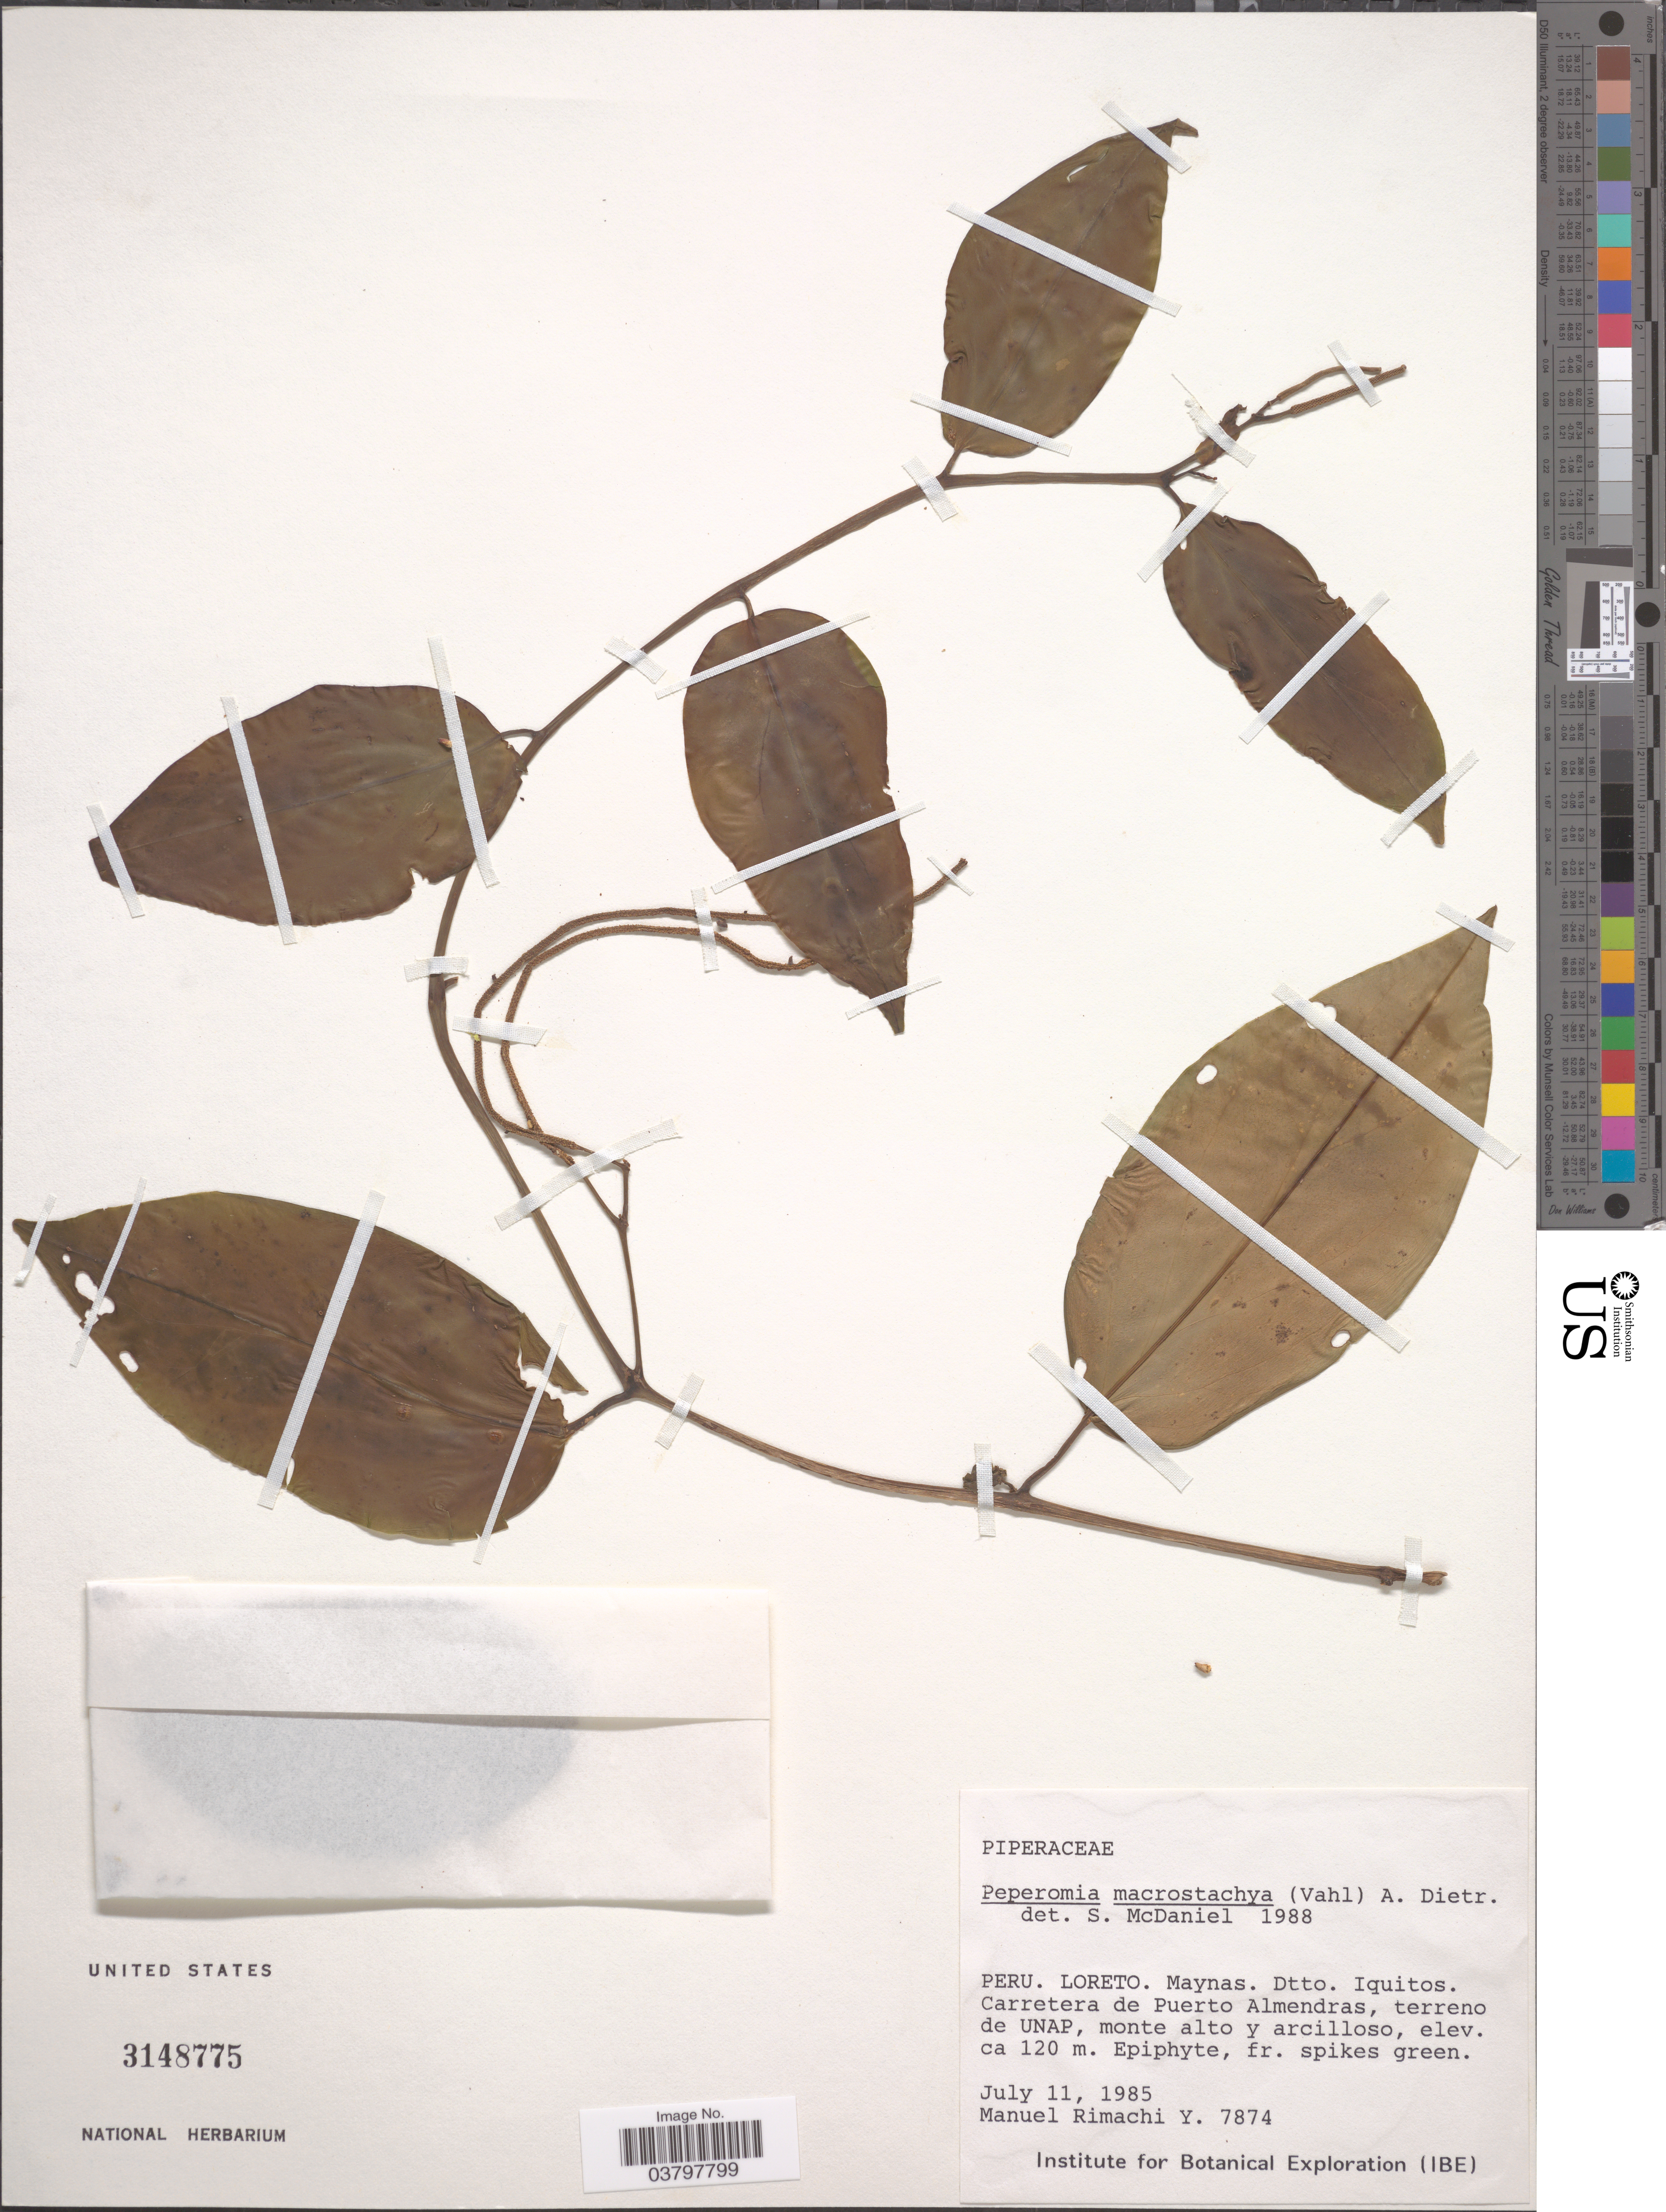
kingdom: Plantae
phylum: Tracheophyta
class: Magnoliopsida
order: Piperales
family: Piperaceae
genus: Peperomia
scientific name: Peperomia macrostachya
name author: (Vahl) A. Dietr.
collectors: M. Rimachi Y.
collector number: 7874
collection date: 1985-07-11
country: Peru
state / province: Loreto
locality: Maynas. Dtto. Iquitos. Carretera de Puerto Almendras, terreno de UNAP, monte alto y arcilloso.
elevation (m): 120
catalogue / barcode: US 3148775